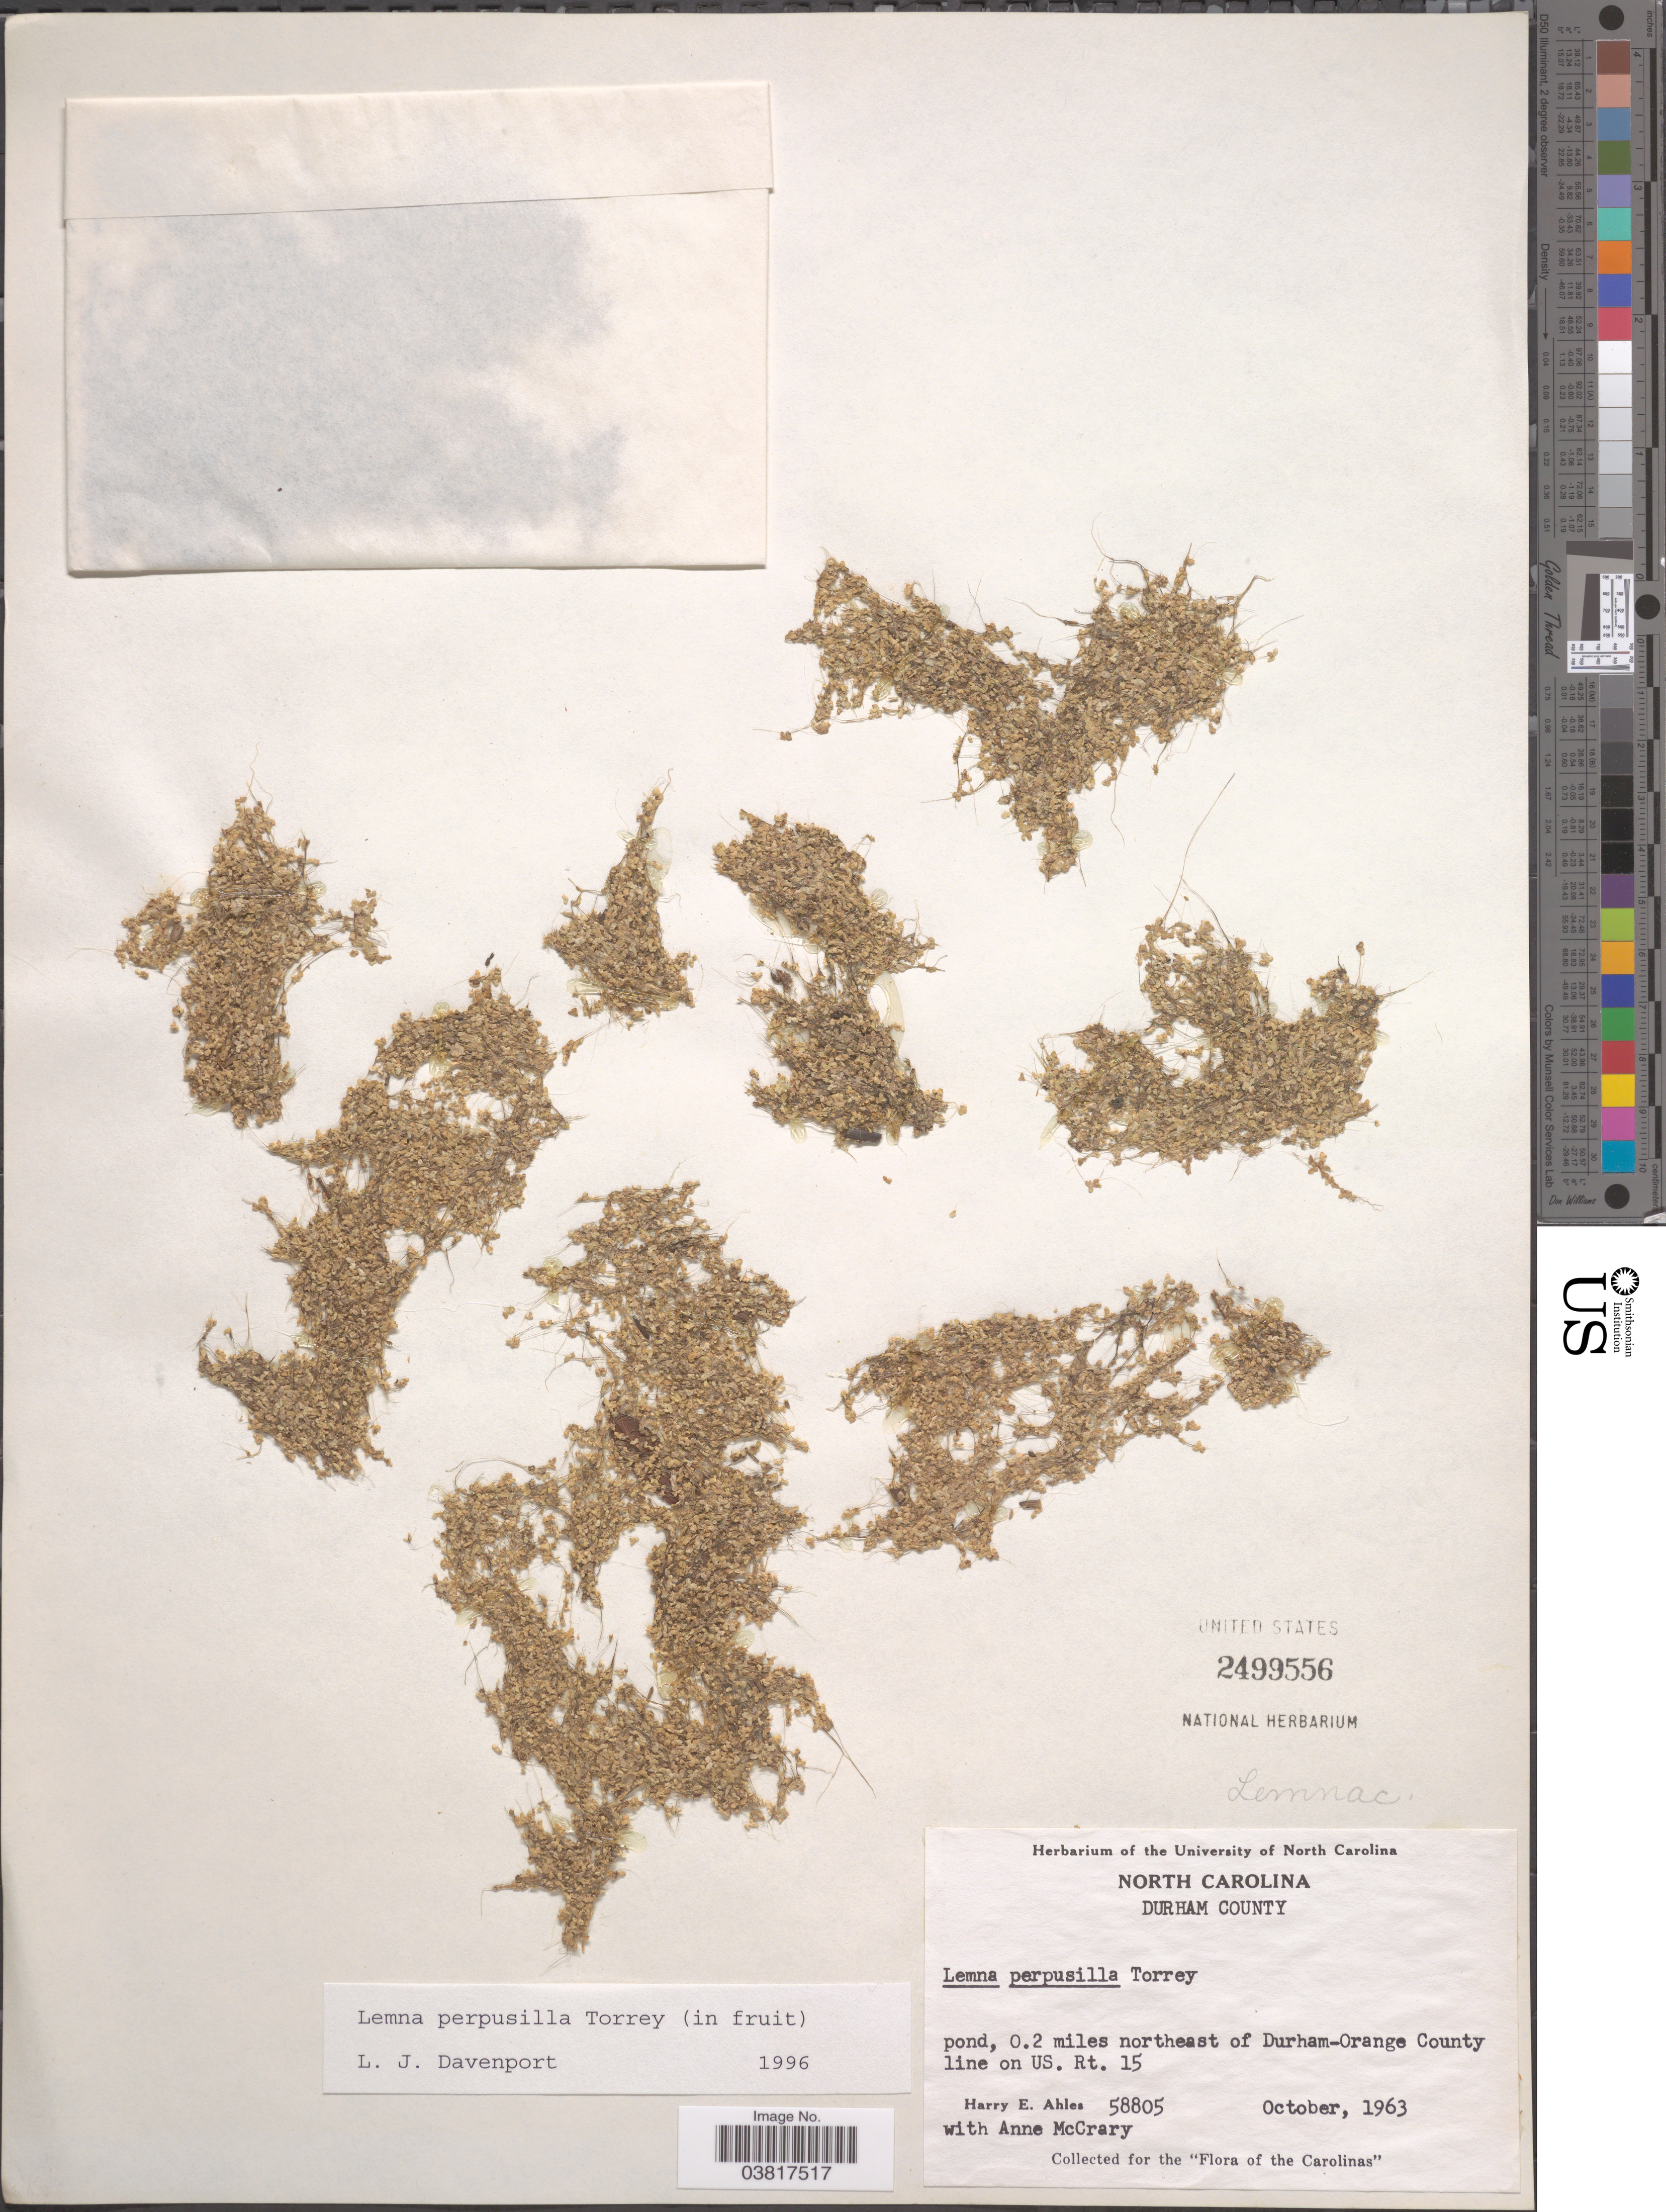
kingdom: Plantae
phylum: Tracheophyta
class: Liliopsida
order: Alismatales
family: Araceae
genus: Lemna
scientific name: Lemna perpusilla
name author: Torr.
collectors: H. E. Ahles & A. McCrary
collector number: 58805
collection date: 1963-10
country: United States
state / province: North Carolina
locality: Durham County. Pond, 0.2 miles northeast of Durham-Orange County line on US. Rt. 15.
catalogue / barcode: US 2499556